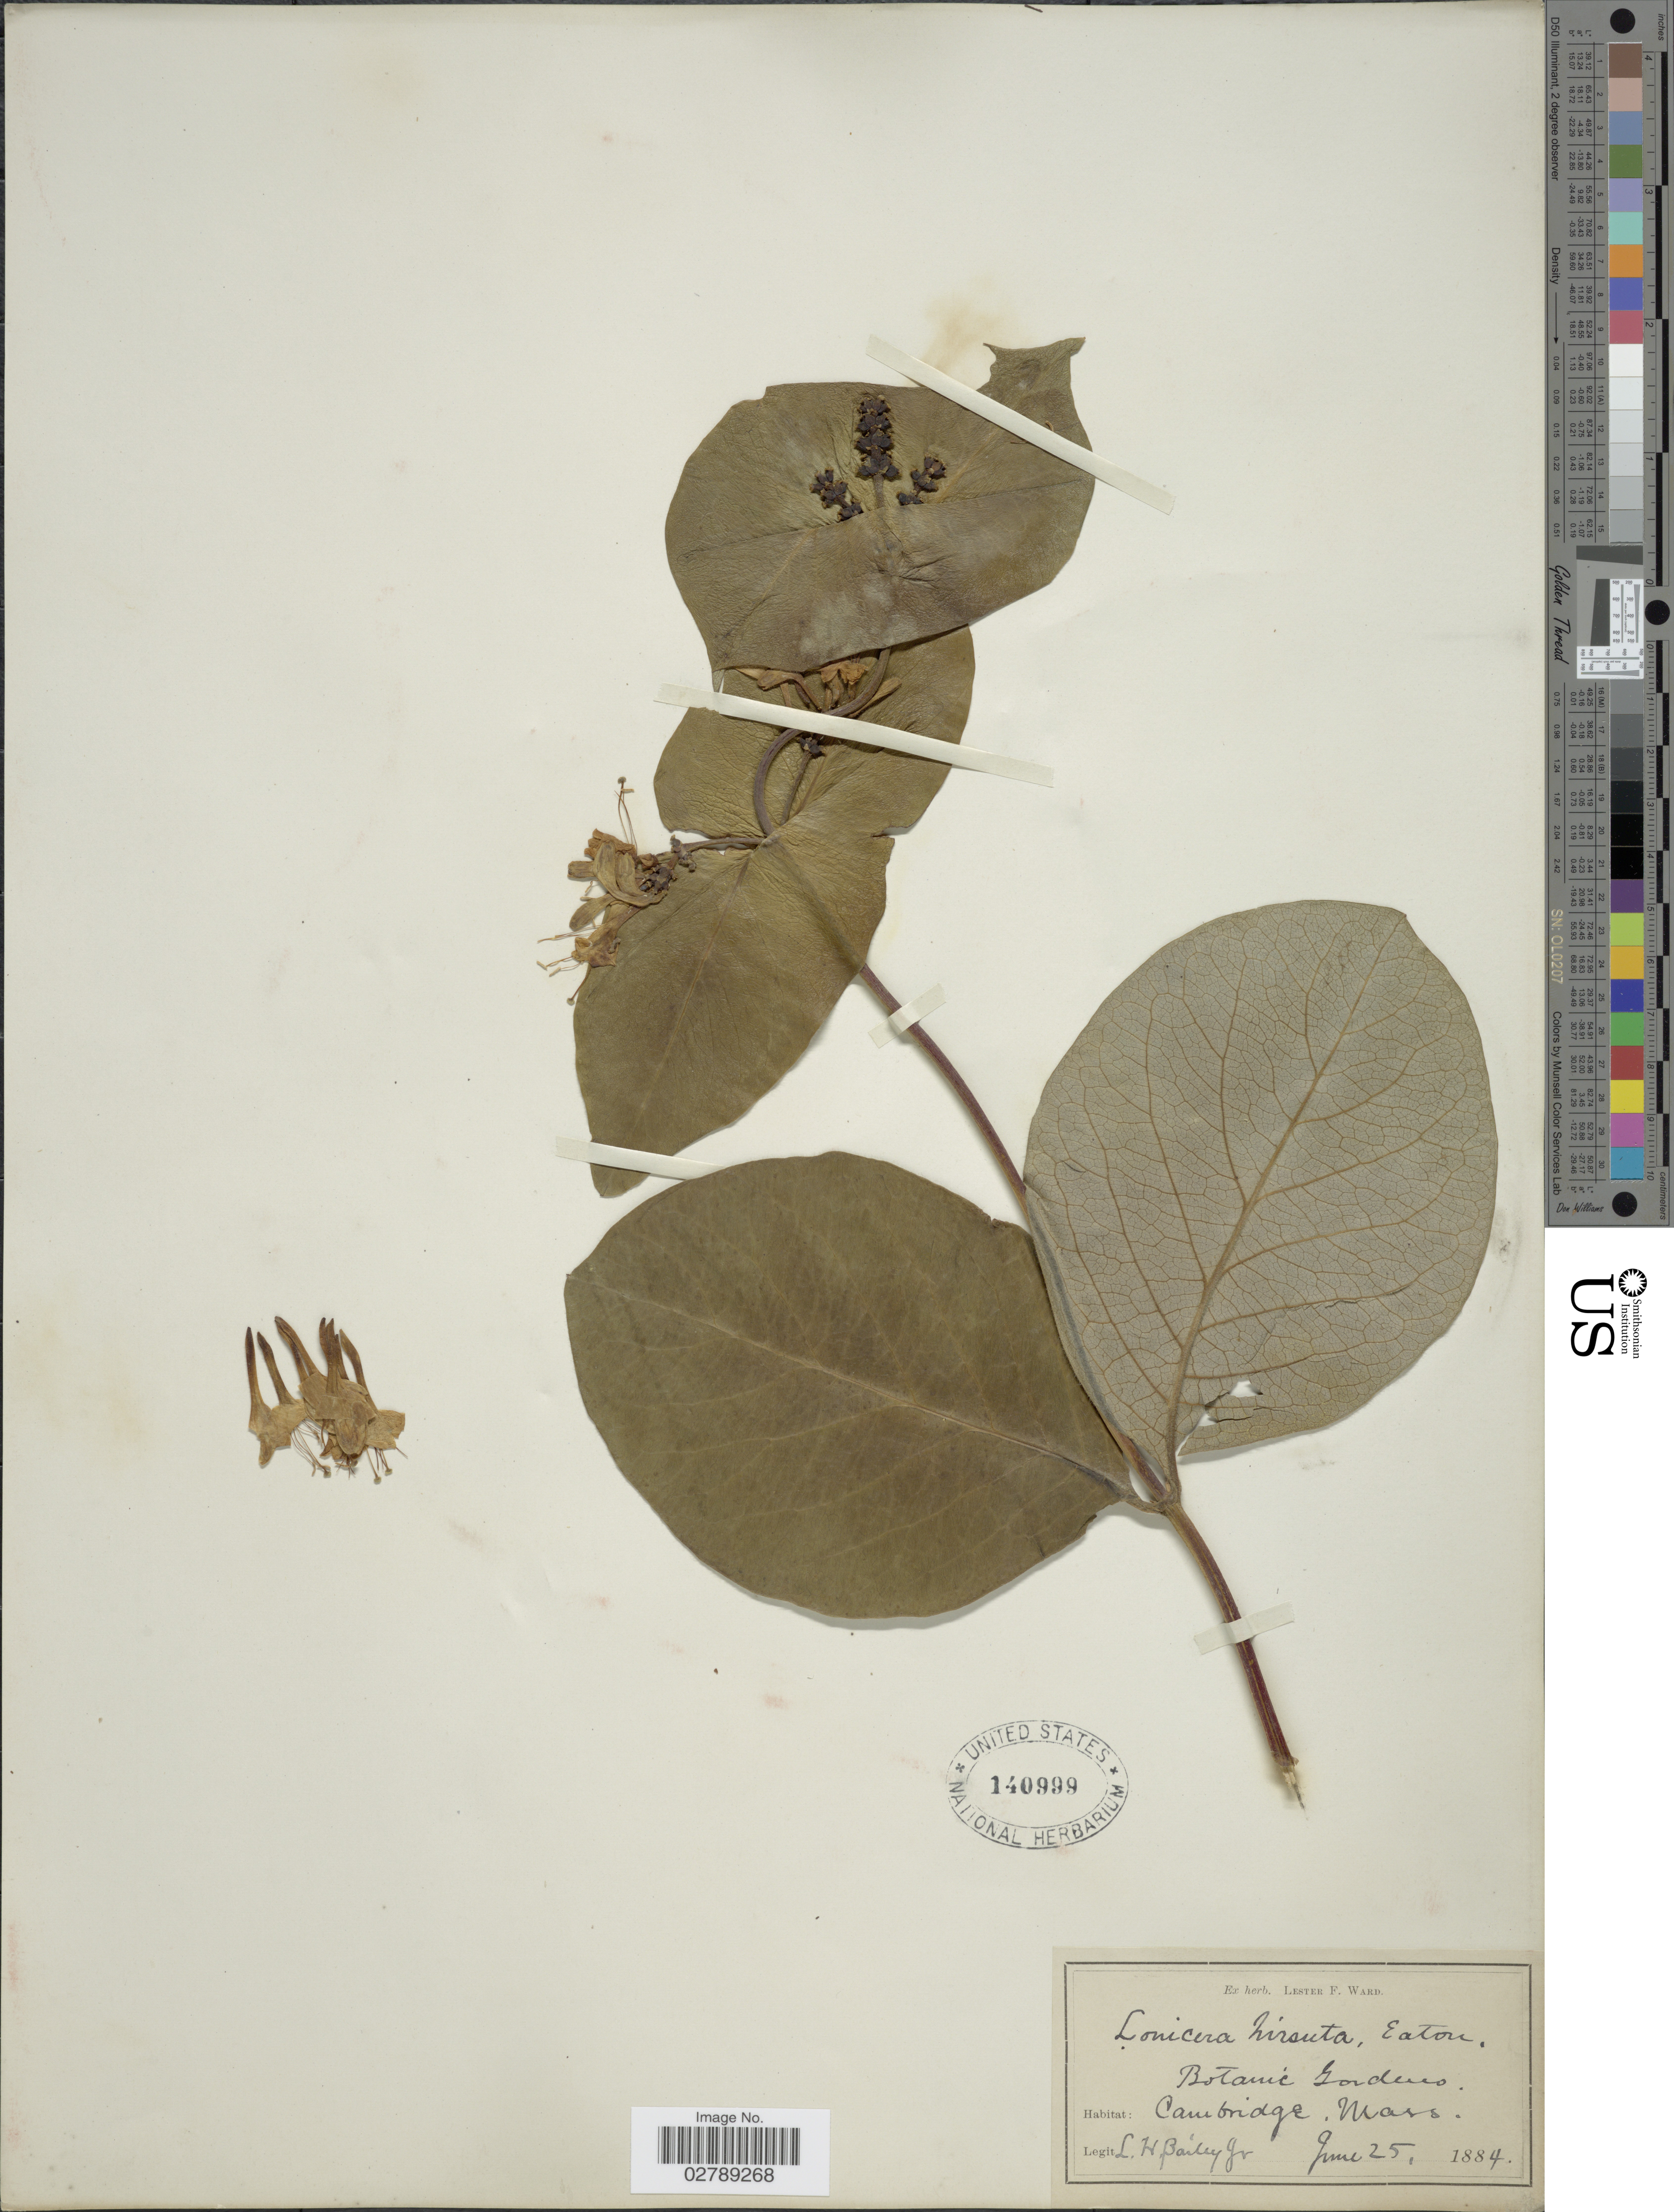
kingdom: Plantae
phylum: Tracheophyta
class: Magnoliopsida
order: Dipsacales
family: Caprifoliaceae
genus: Lonicera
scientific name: Lonicera hirsuta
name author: Eaton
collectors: L. H. Bailey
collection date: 1884-06-25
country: United States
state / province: Massachusetts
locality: Botanic Gardens. Cambridge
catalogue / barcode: US 140999